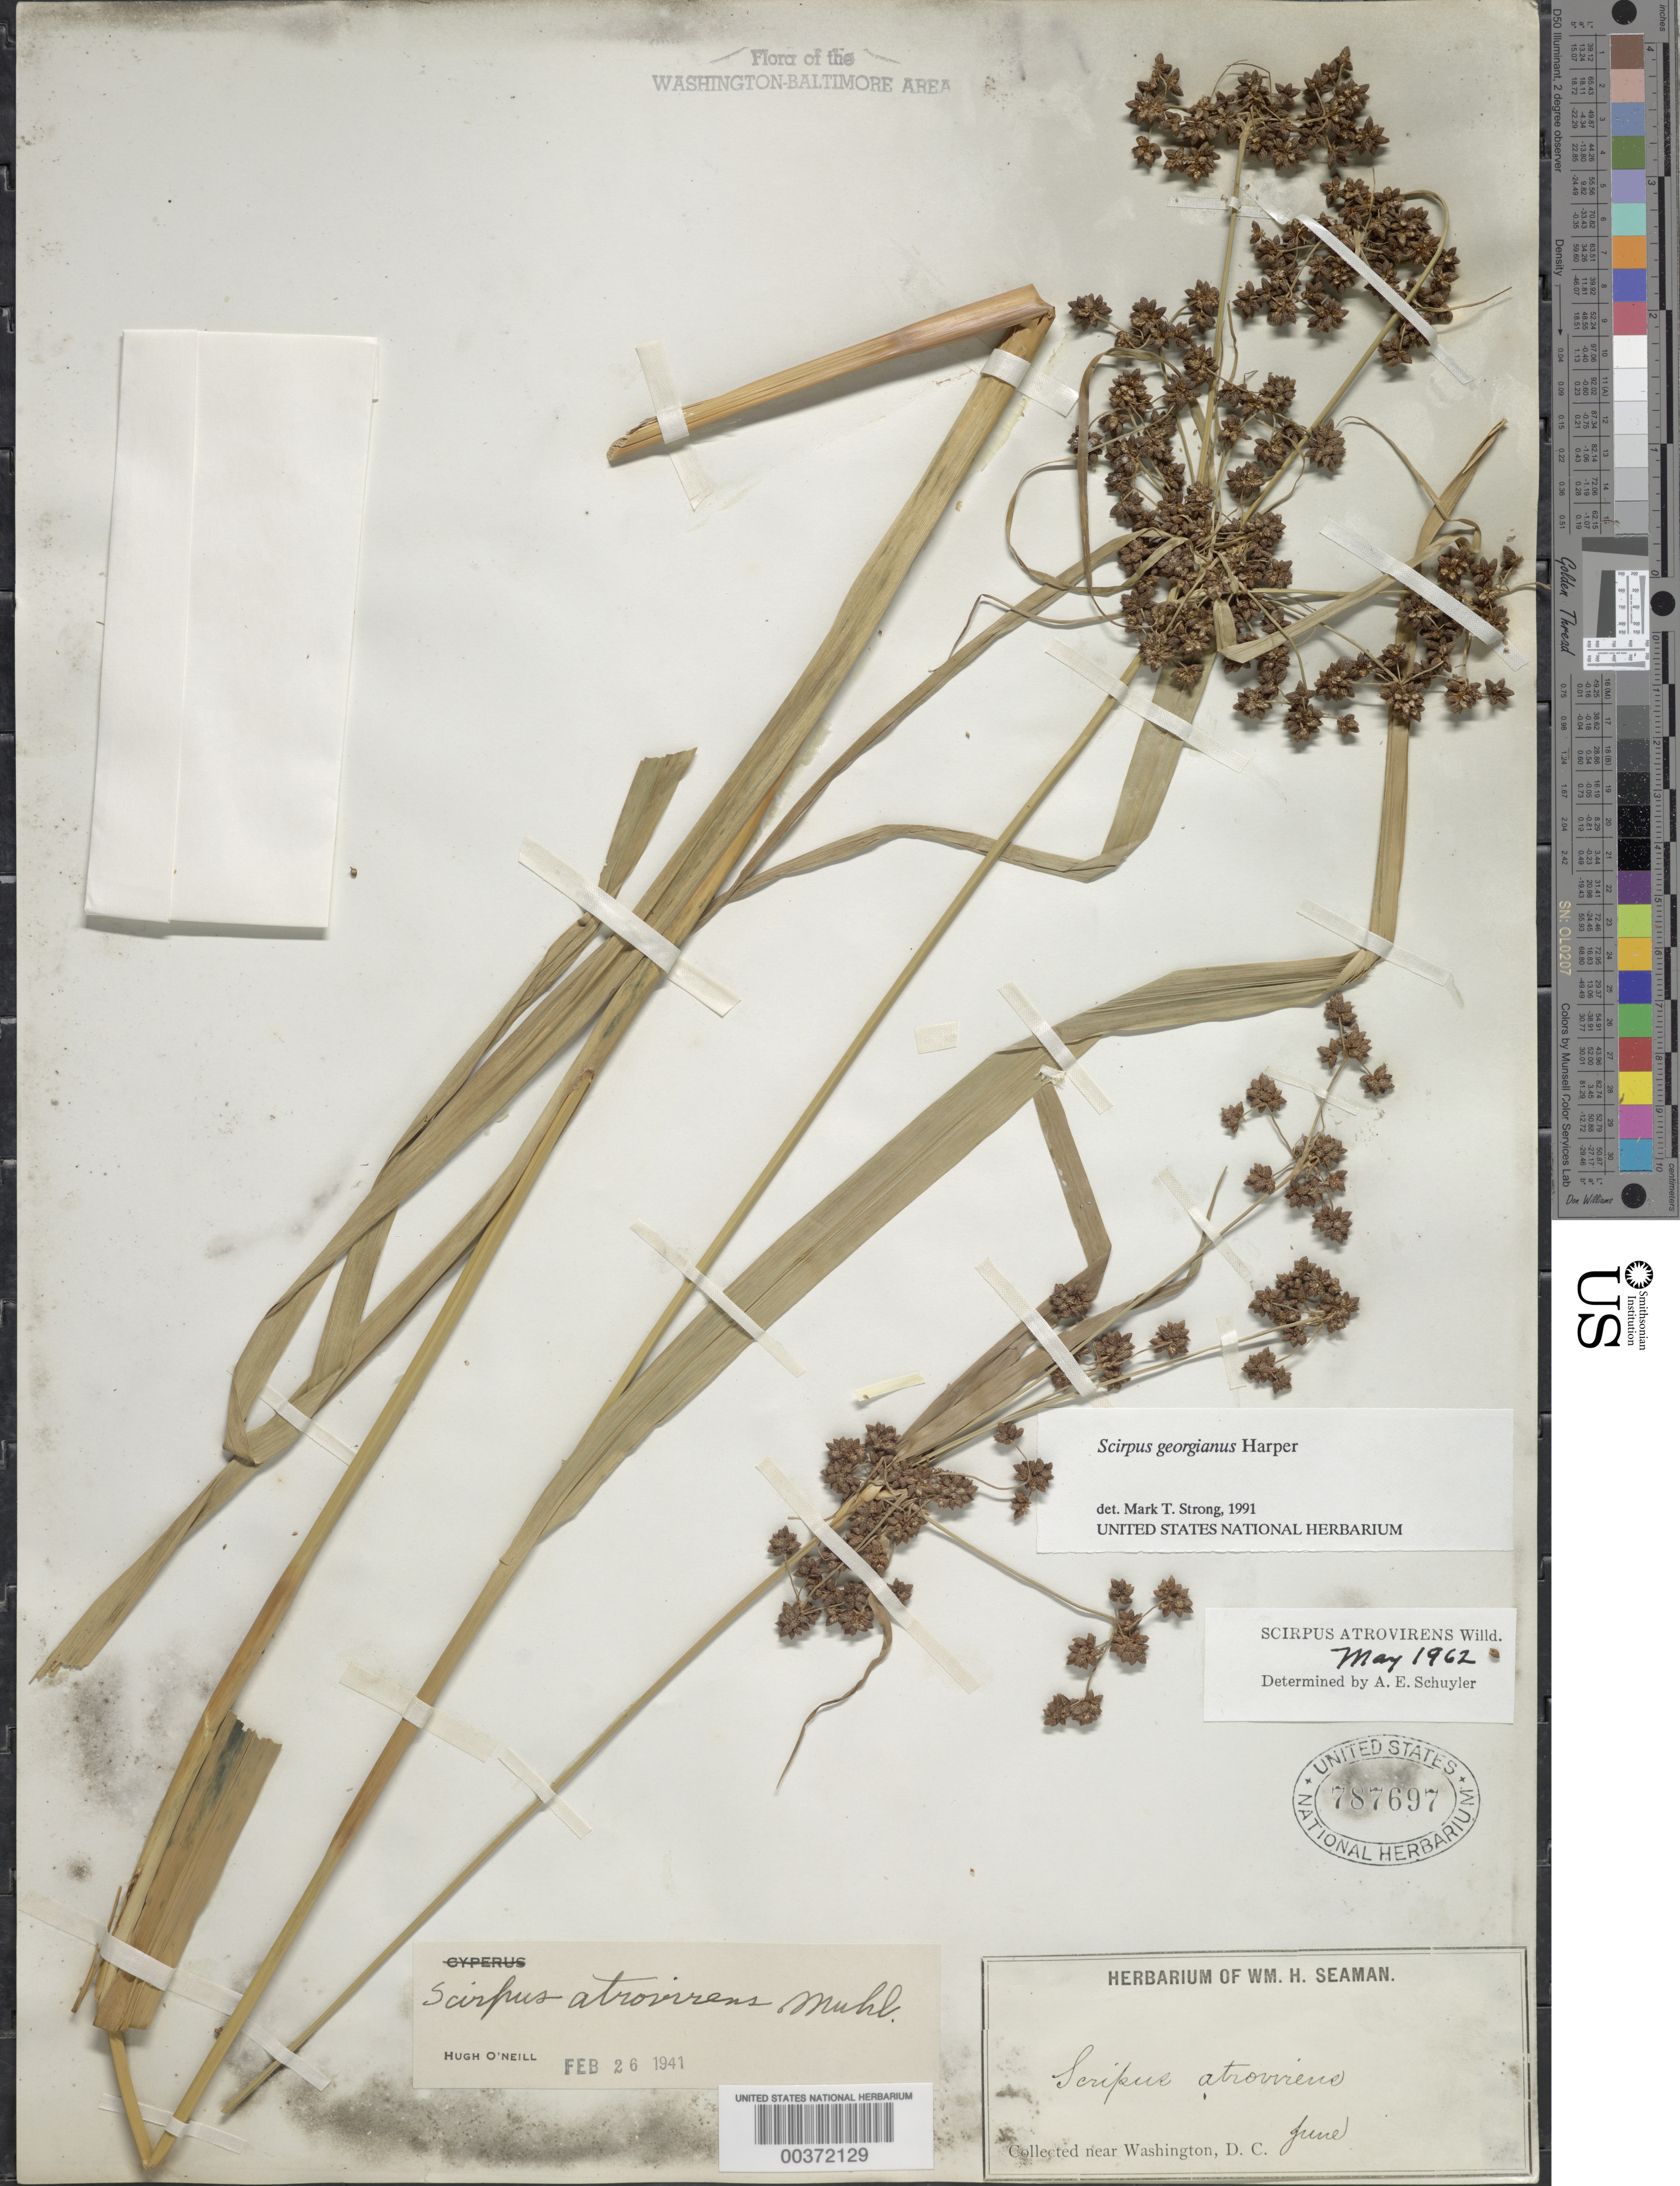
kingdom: Plantae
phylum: Tracheophyta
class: Liliopsida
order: Poales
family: Cyperaceae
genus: Scirpus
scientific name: Scirpus atrovirens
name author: Willd.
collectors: W. Seaman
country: United States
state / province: District of Columbia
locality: Washington DC Area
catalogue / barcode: US 787697